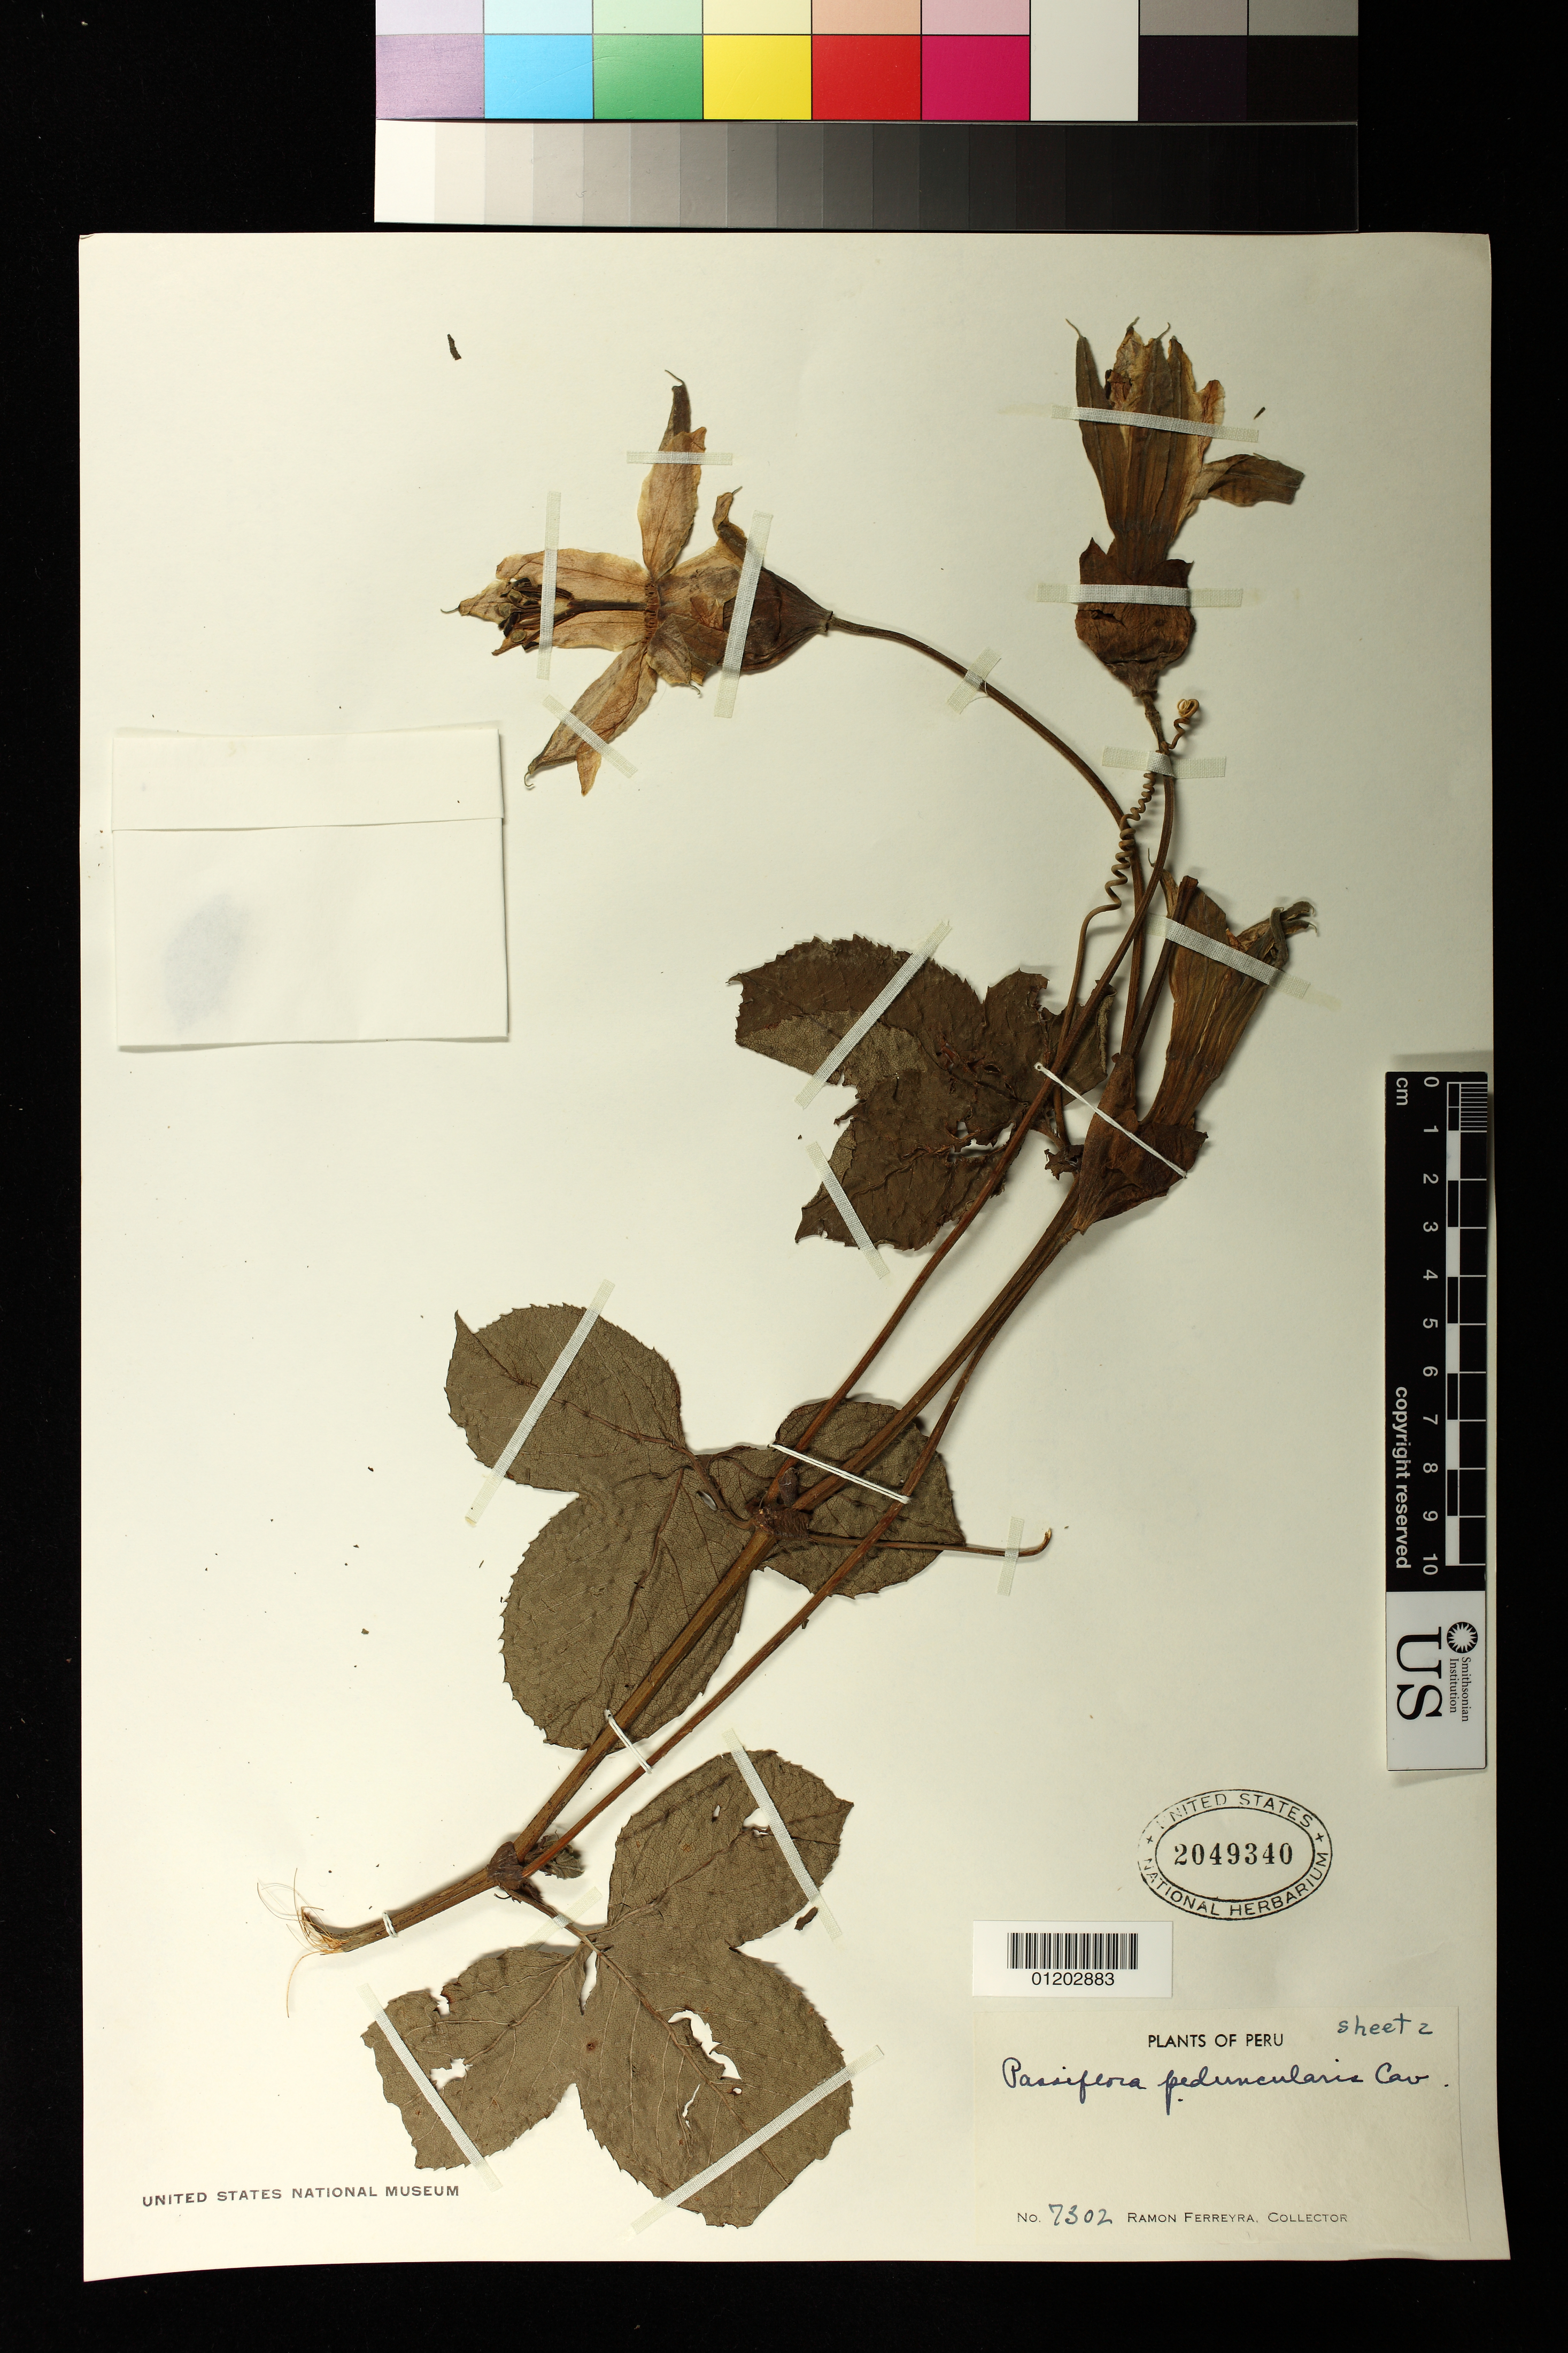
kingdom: Plantae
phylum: Tracheophyta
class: Magnoliopsida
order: Malpighiales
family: Passifloraceae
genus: Passiflora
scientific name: Passiflora peduncularis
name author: Cav.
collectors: R. A. Ferreyra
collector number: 7302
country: Peru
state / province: Lima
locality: Llacshishi, arriba de Surco, Prov. Huarochirí, Dep. Lima.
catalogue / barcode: US 2049340